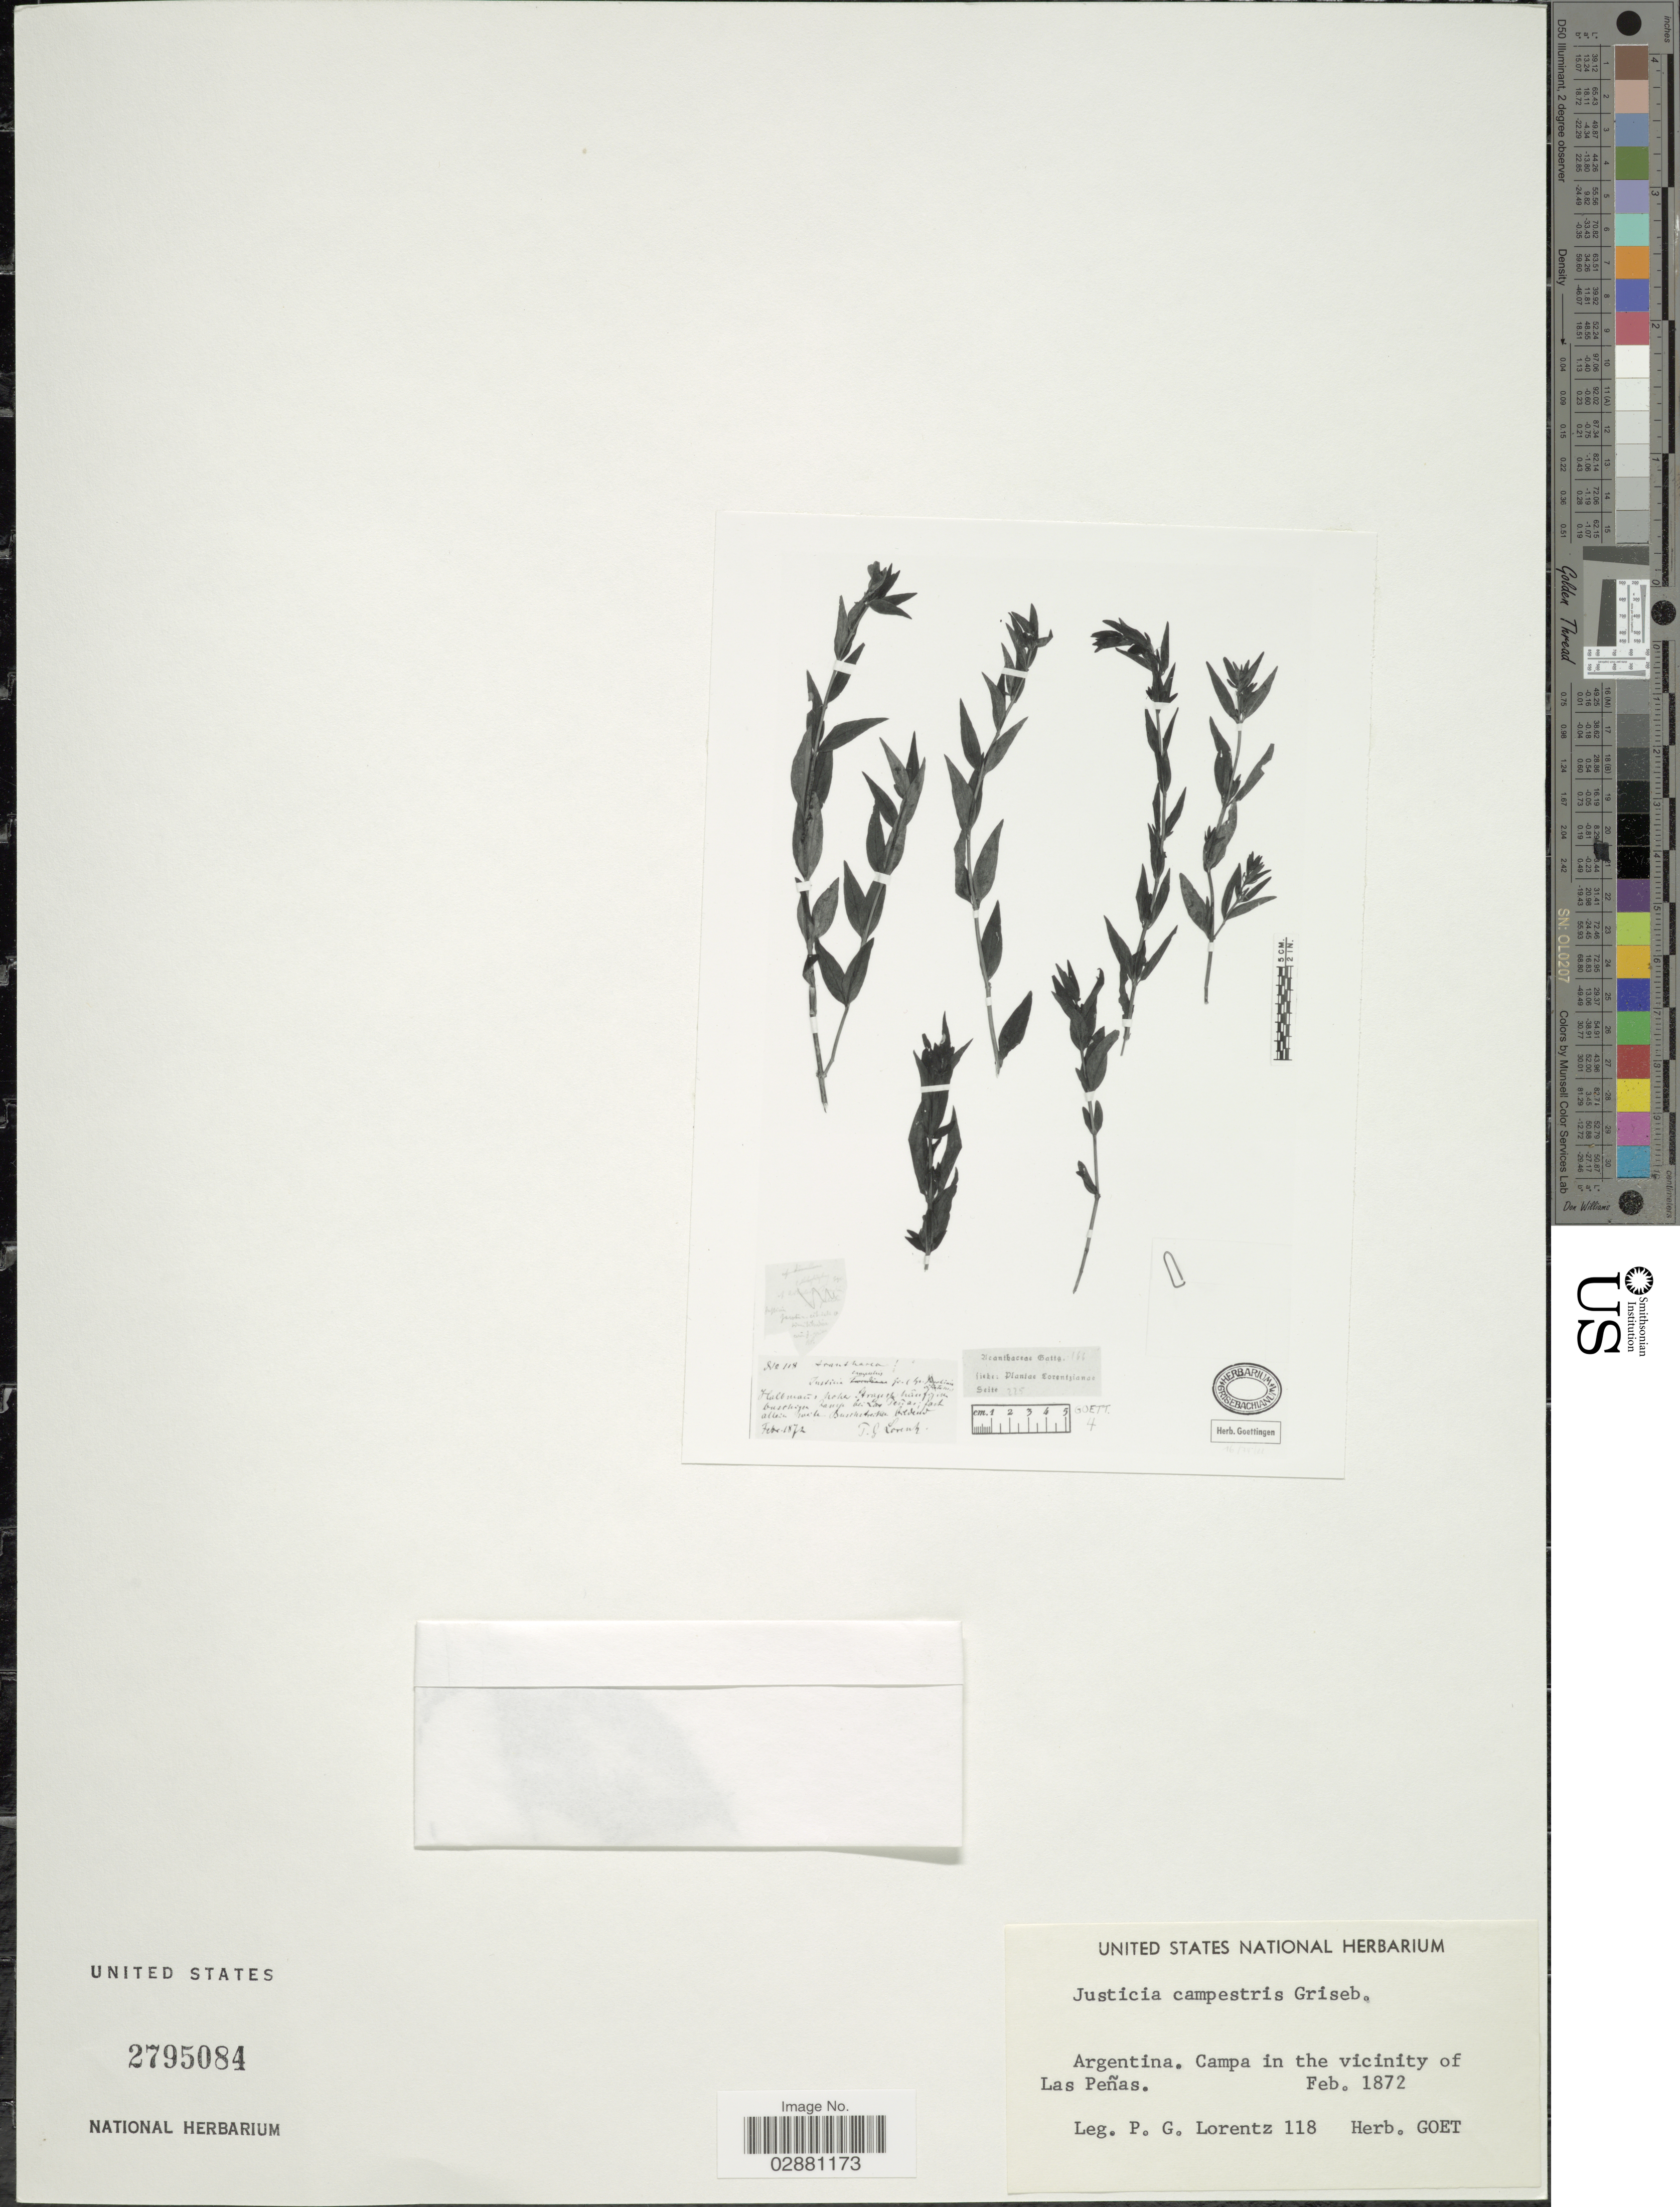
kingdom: Plantae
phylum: Tracheophyta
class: Magnoliopsida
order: Lamiales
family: Acanthaceae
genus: Justicia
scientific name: Justicia tweediana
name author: (Nees) Griseb.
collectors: P. G. Lorentz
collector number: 118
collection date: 1972-02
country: Argentina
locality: Campa in the vicinity of Las Peñas.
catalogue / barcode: US 2795084